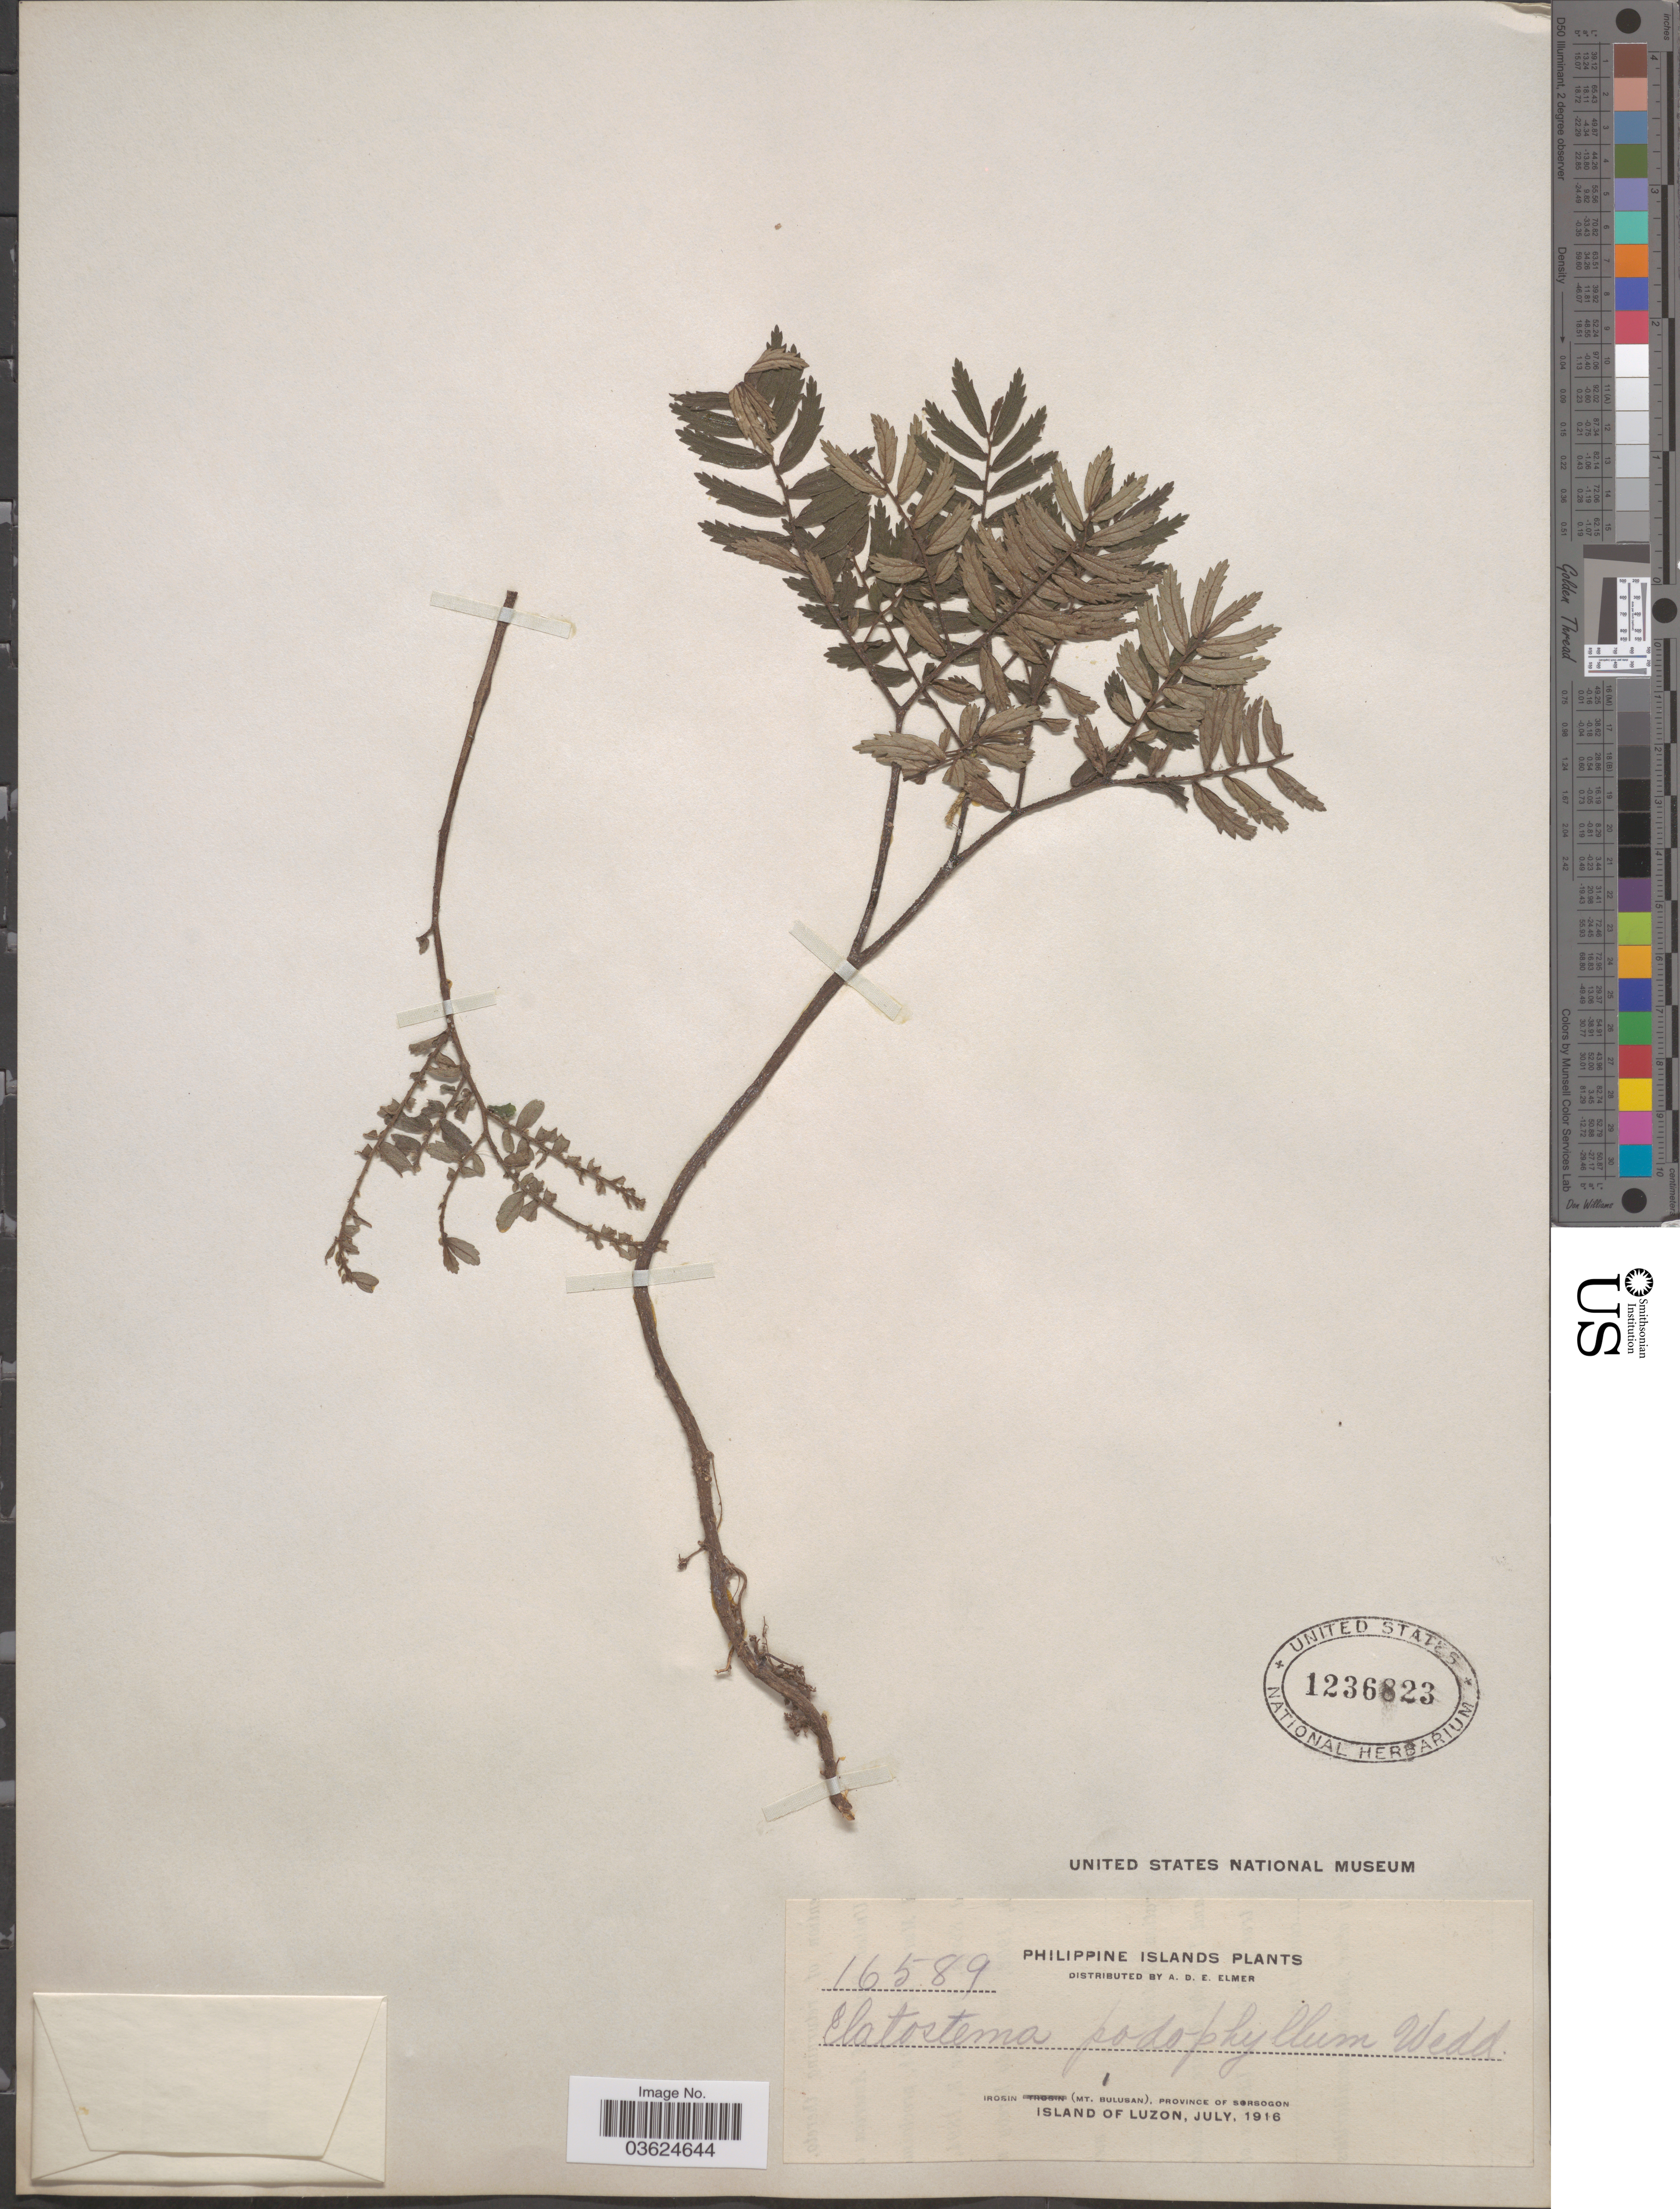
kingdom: Plantae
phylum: Tracheophyta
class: Magnoliopsida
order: Rosales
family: Urticaceae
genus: Elatostema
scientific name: Elatostema podophyllum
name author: Wedd.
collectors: A. D. E. Elmer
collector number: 16589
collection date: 1916-07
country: Philippines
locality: Irosin (Mt. Bulusan), Province of Sorsogon. Island of Luzon.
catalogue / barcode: US 1236823